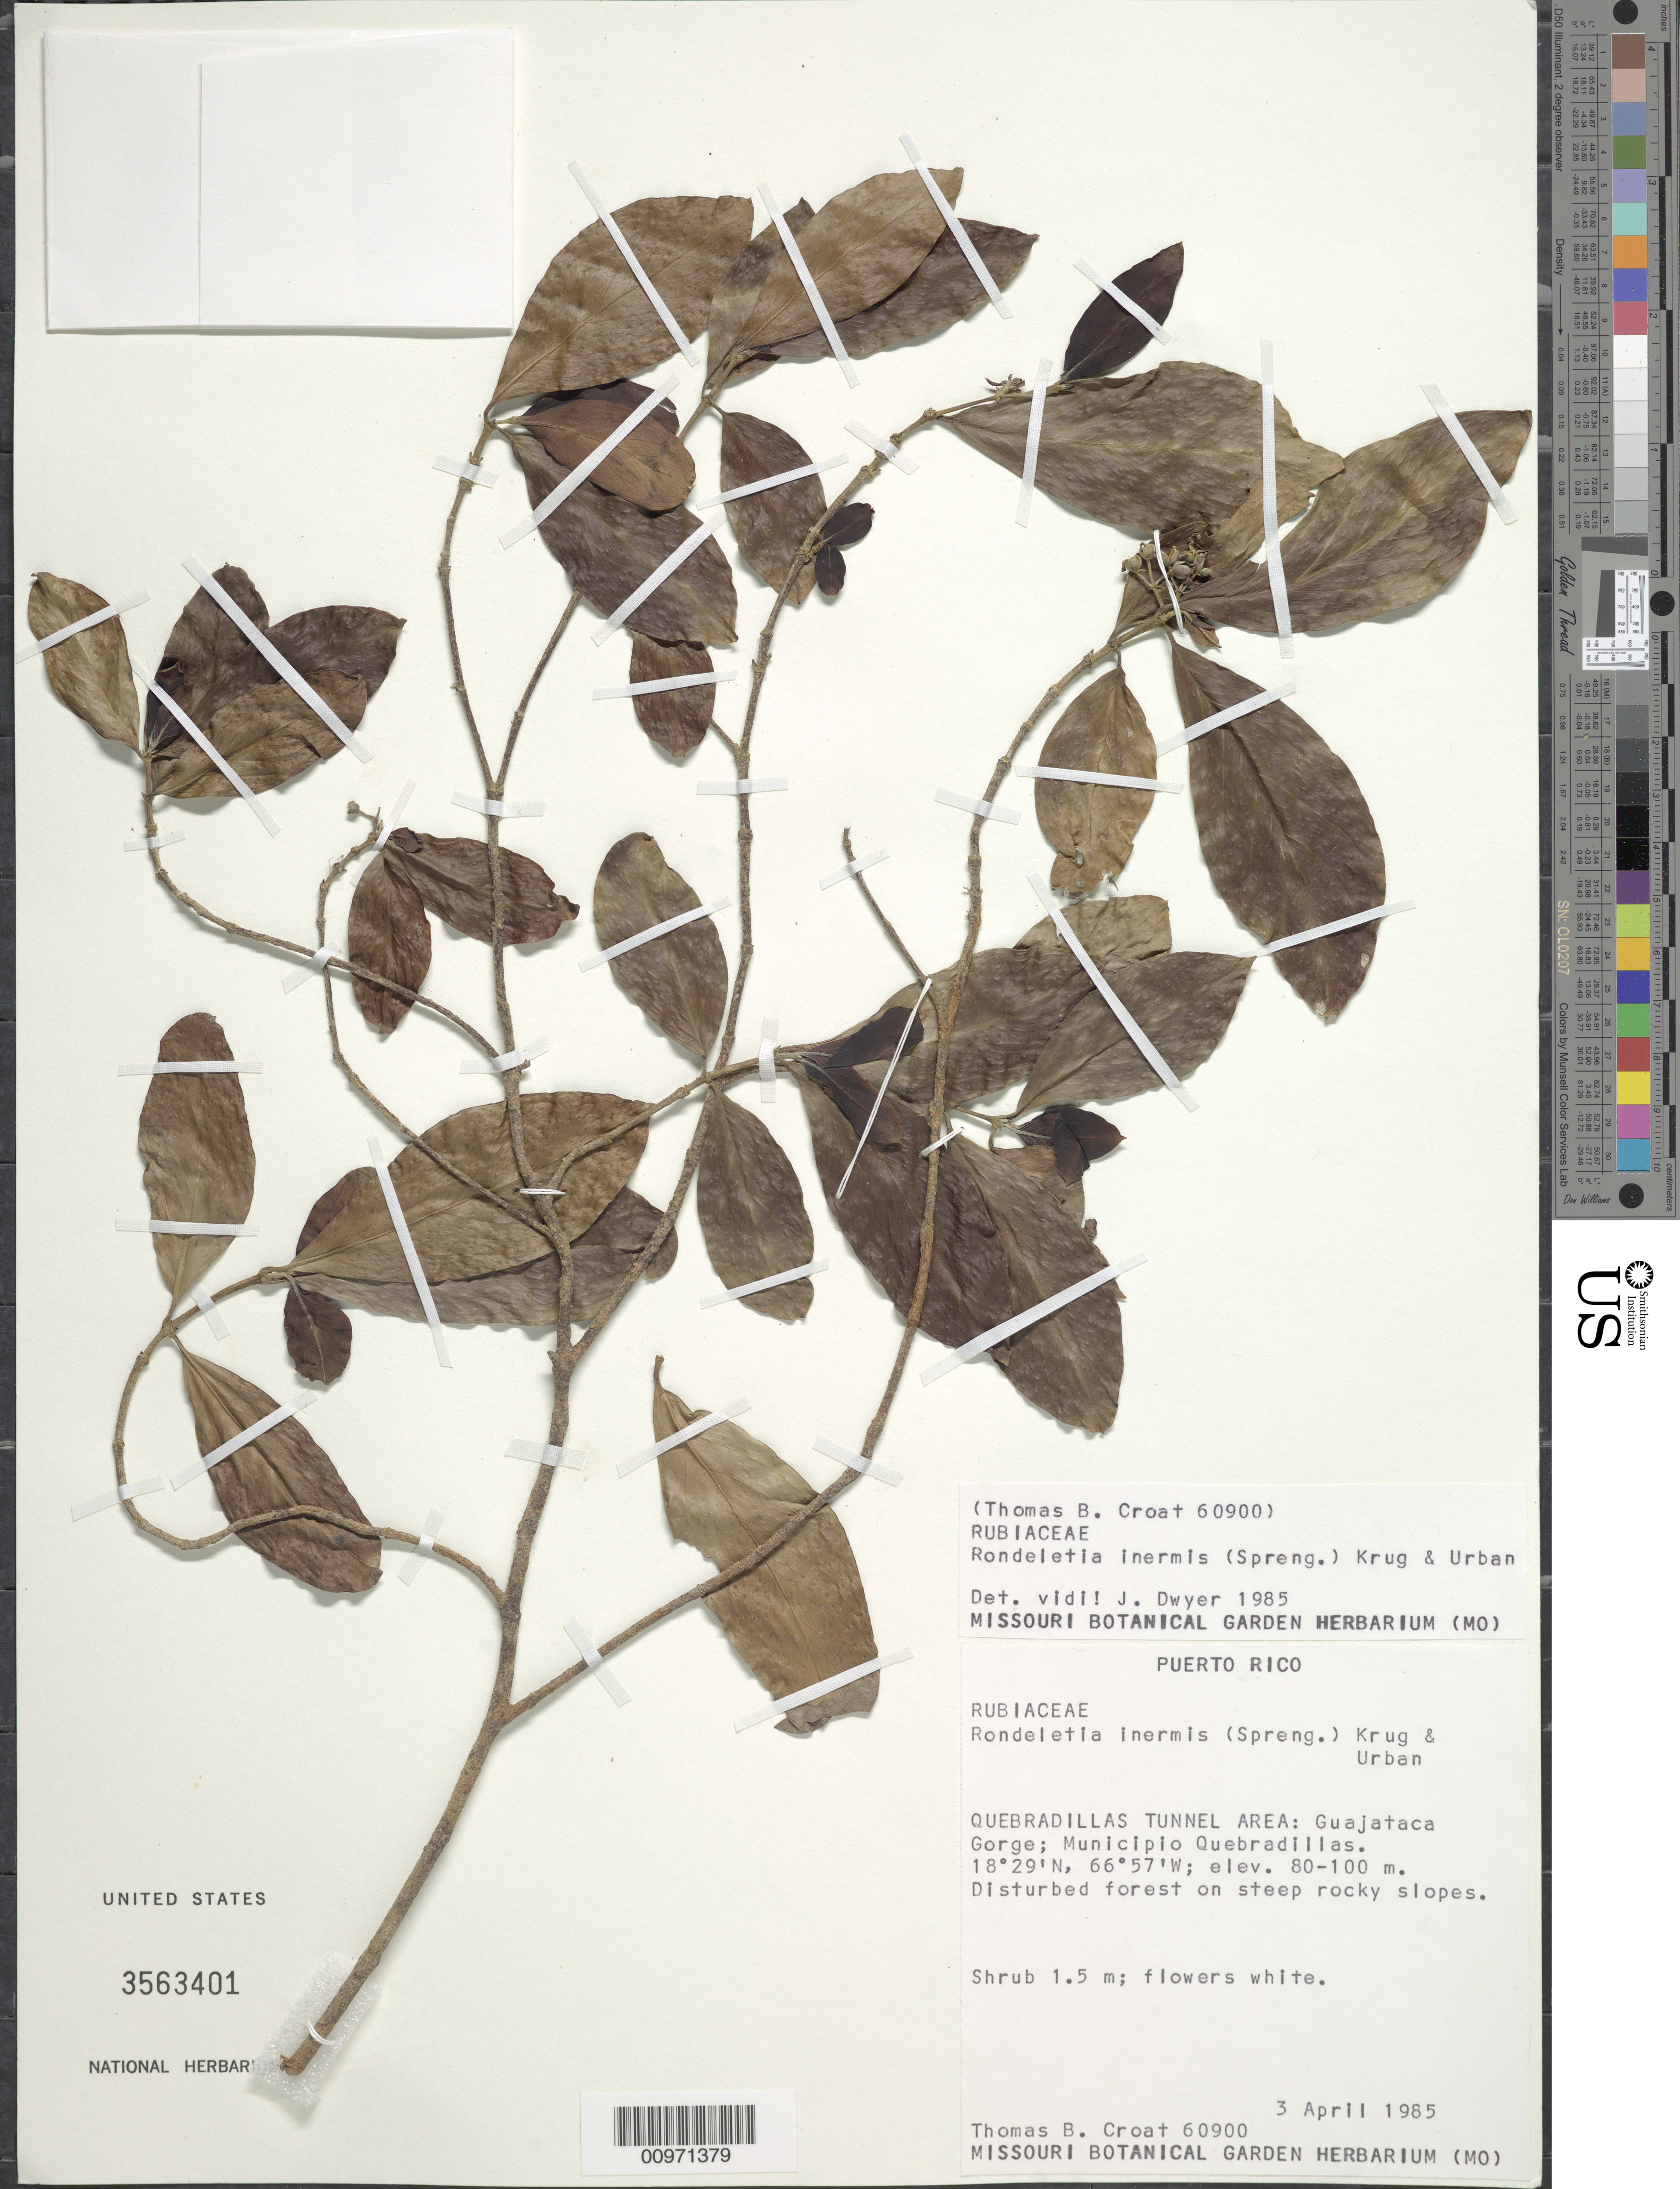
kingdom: Plantae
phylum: Tracheophyta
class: Magnoliopsida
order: Gentianales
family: Rubiaceae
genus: Rondeletia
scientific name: Rondeletia inermis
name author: (Spreng.) Krug & Urb.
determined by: Dwyer, J.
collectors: T. B. Croat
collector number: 60900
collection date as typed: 03 Apr 1985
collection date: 1985-04-03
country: Puerto Rico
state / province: Quebradillas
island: Puerto Rico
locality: Quebradillas Tunnel Area; Guajataca Gorge; Municipio Quebradillas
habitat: Disturbed forest on steep rocky slopes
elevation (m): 80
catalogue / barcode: US 3563401